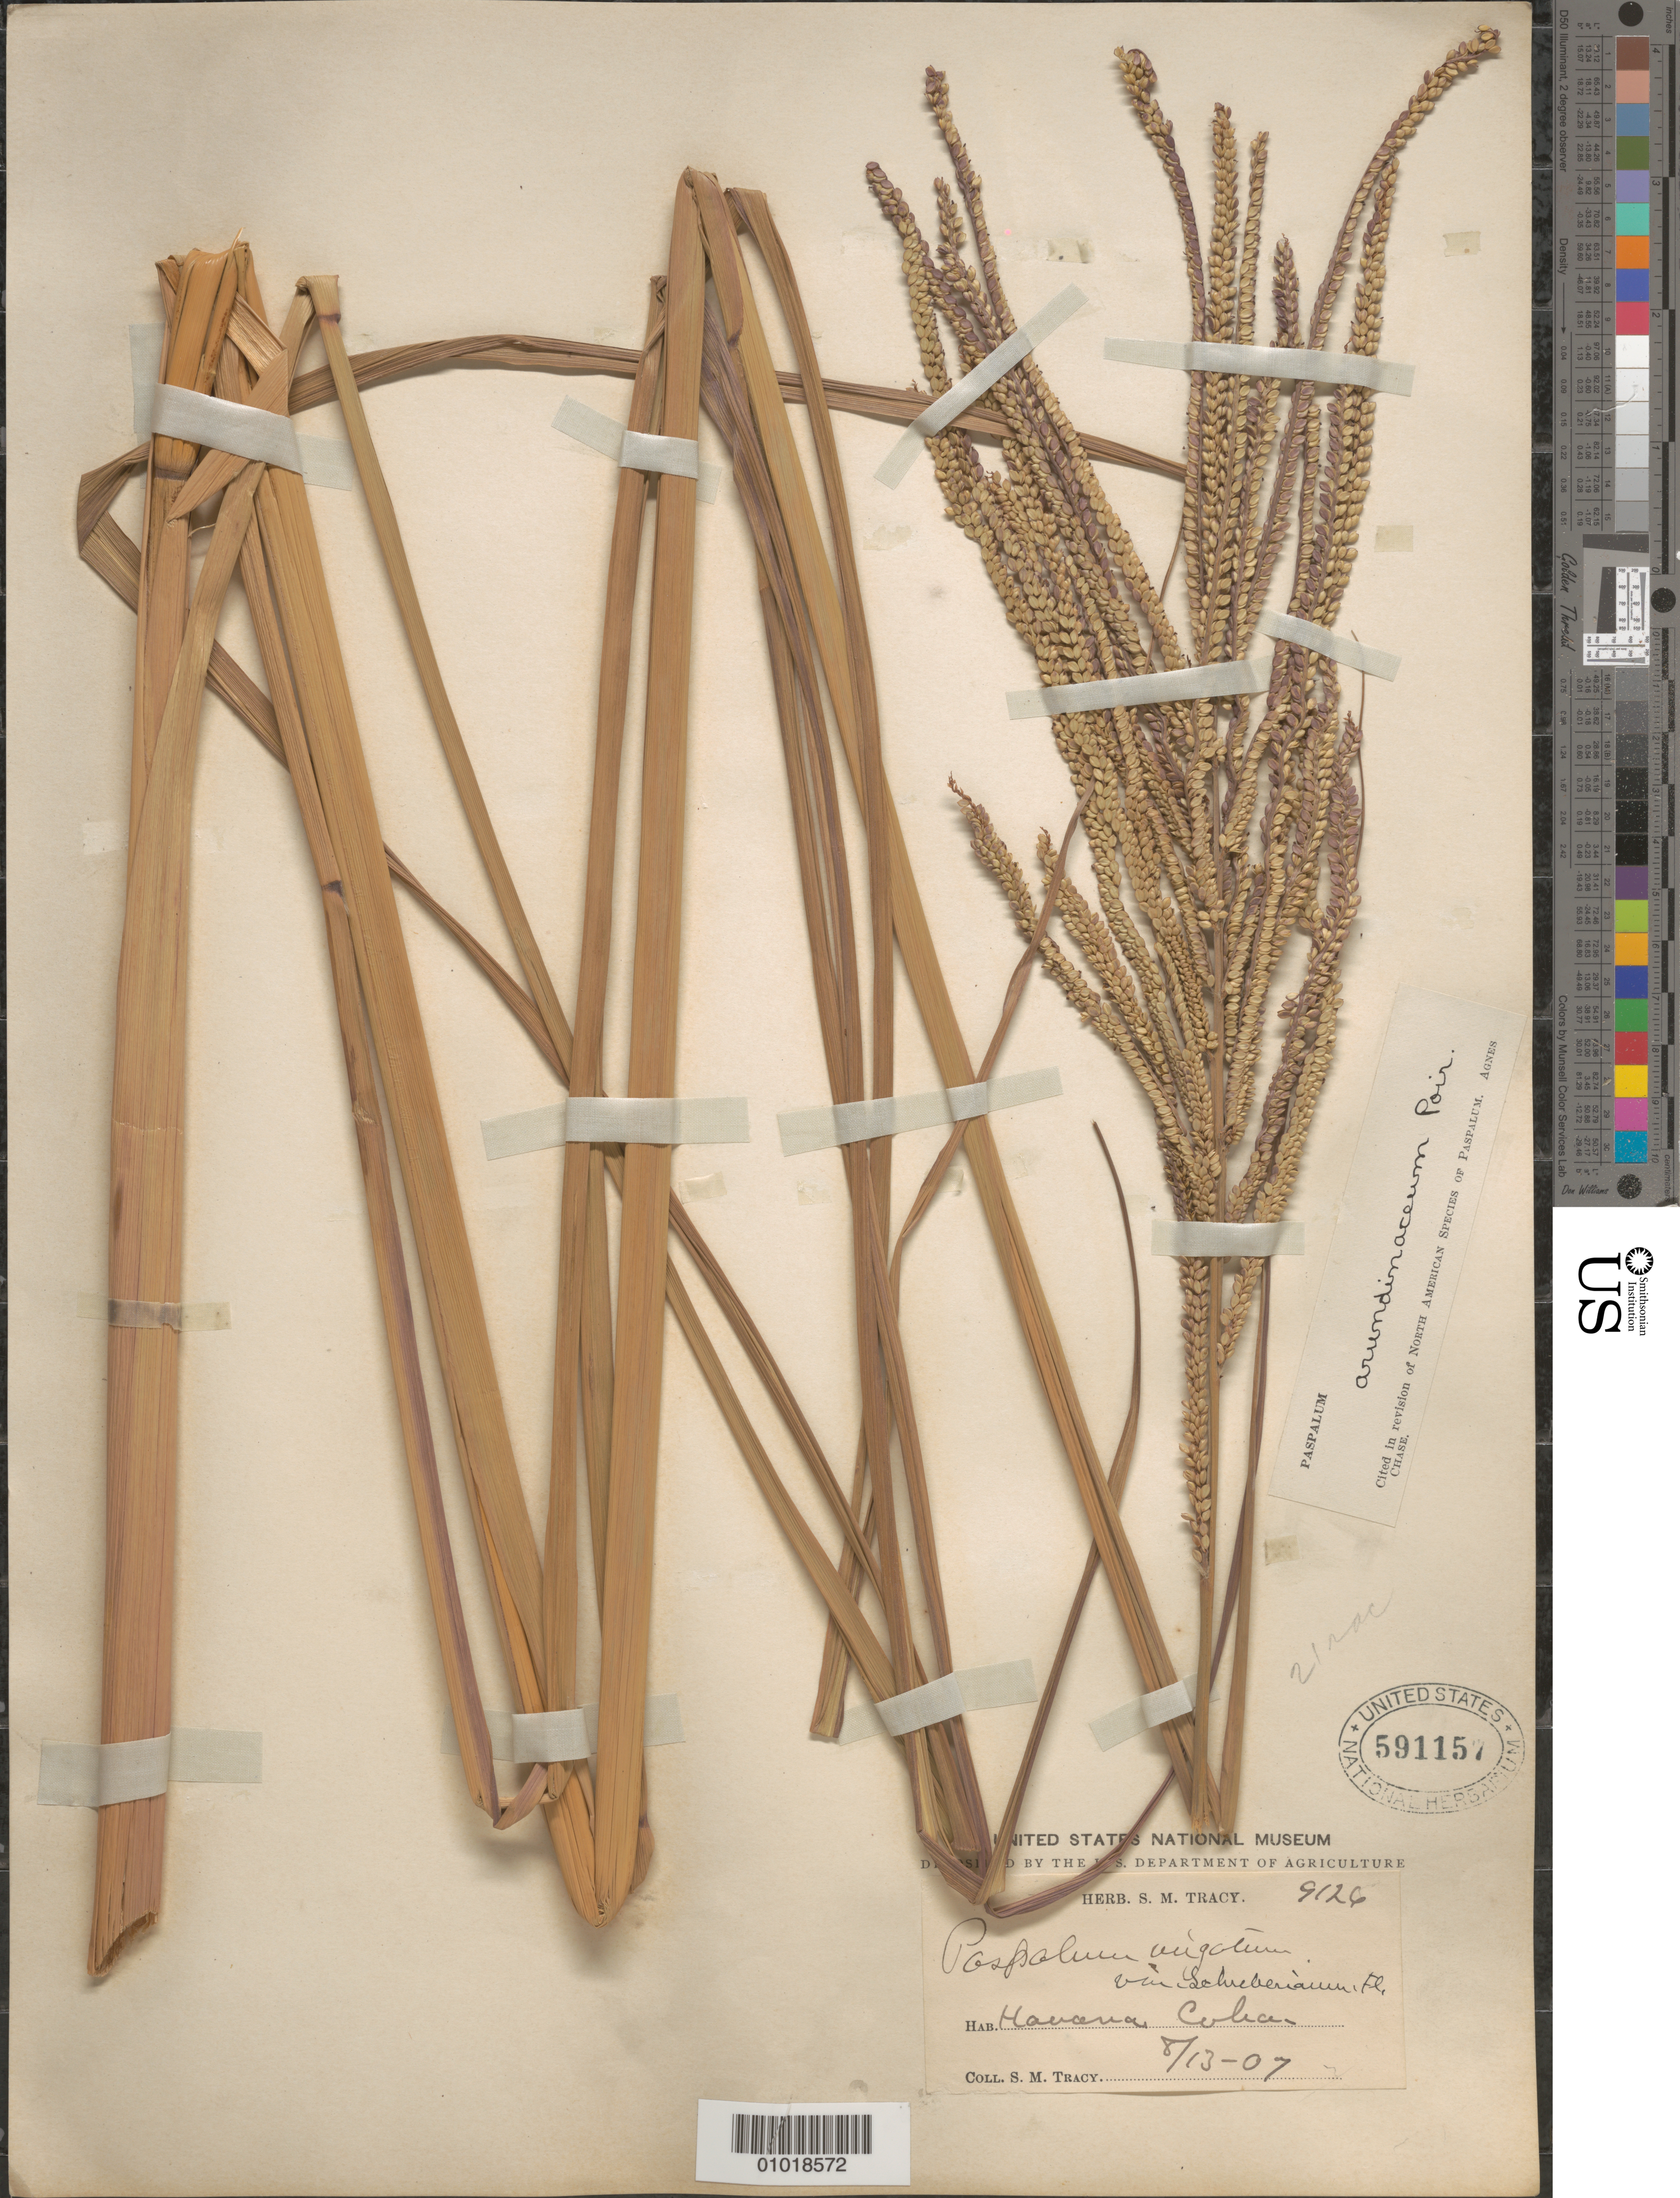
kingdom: Plantae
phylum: Tracheophyta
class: Liliopsida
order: Poales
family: Poaceae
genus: Paspalum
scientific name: Paspalum arundinaceum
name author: Poir.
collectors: S. M. Tracy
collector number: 9126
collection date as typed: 13 Aug 1907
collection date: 1907-08-13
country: Cuba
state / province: La Habana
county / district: Municipio Boyeros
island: Cuba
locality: Havana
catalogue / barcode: US 591157